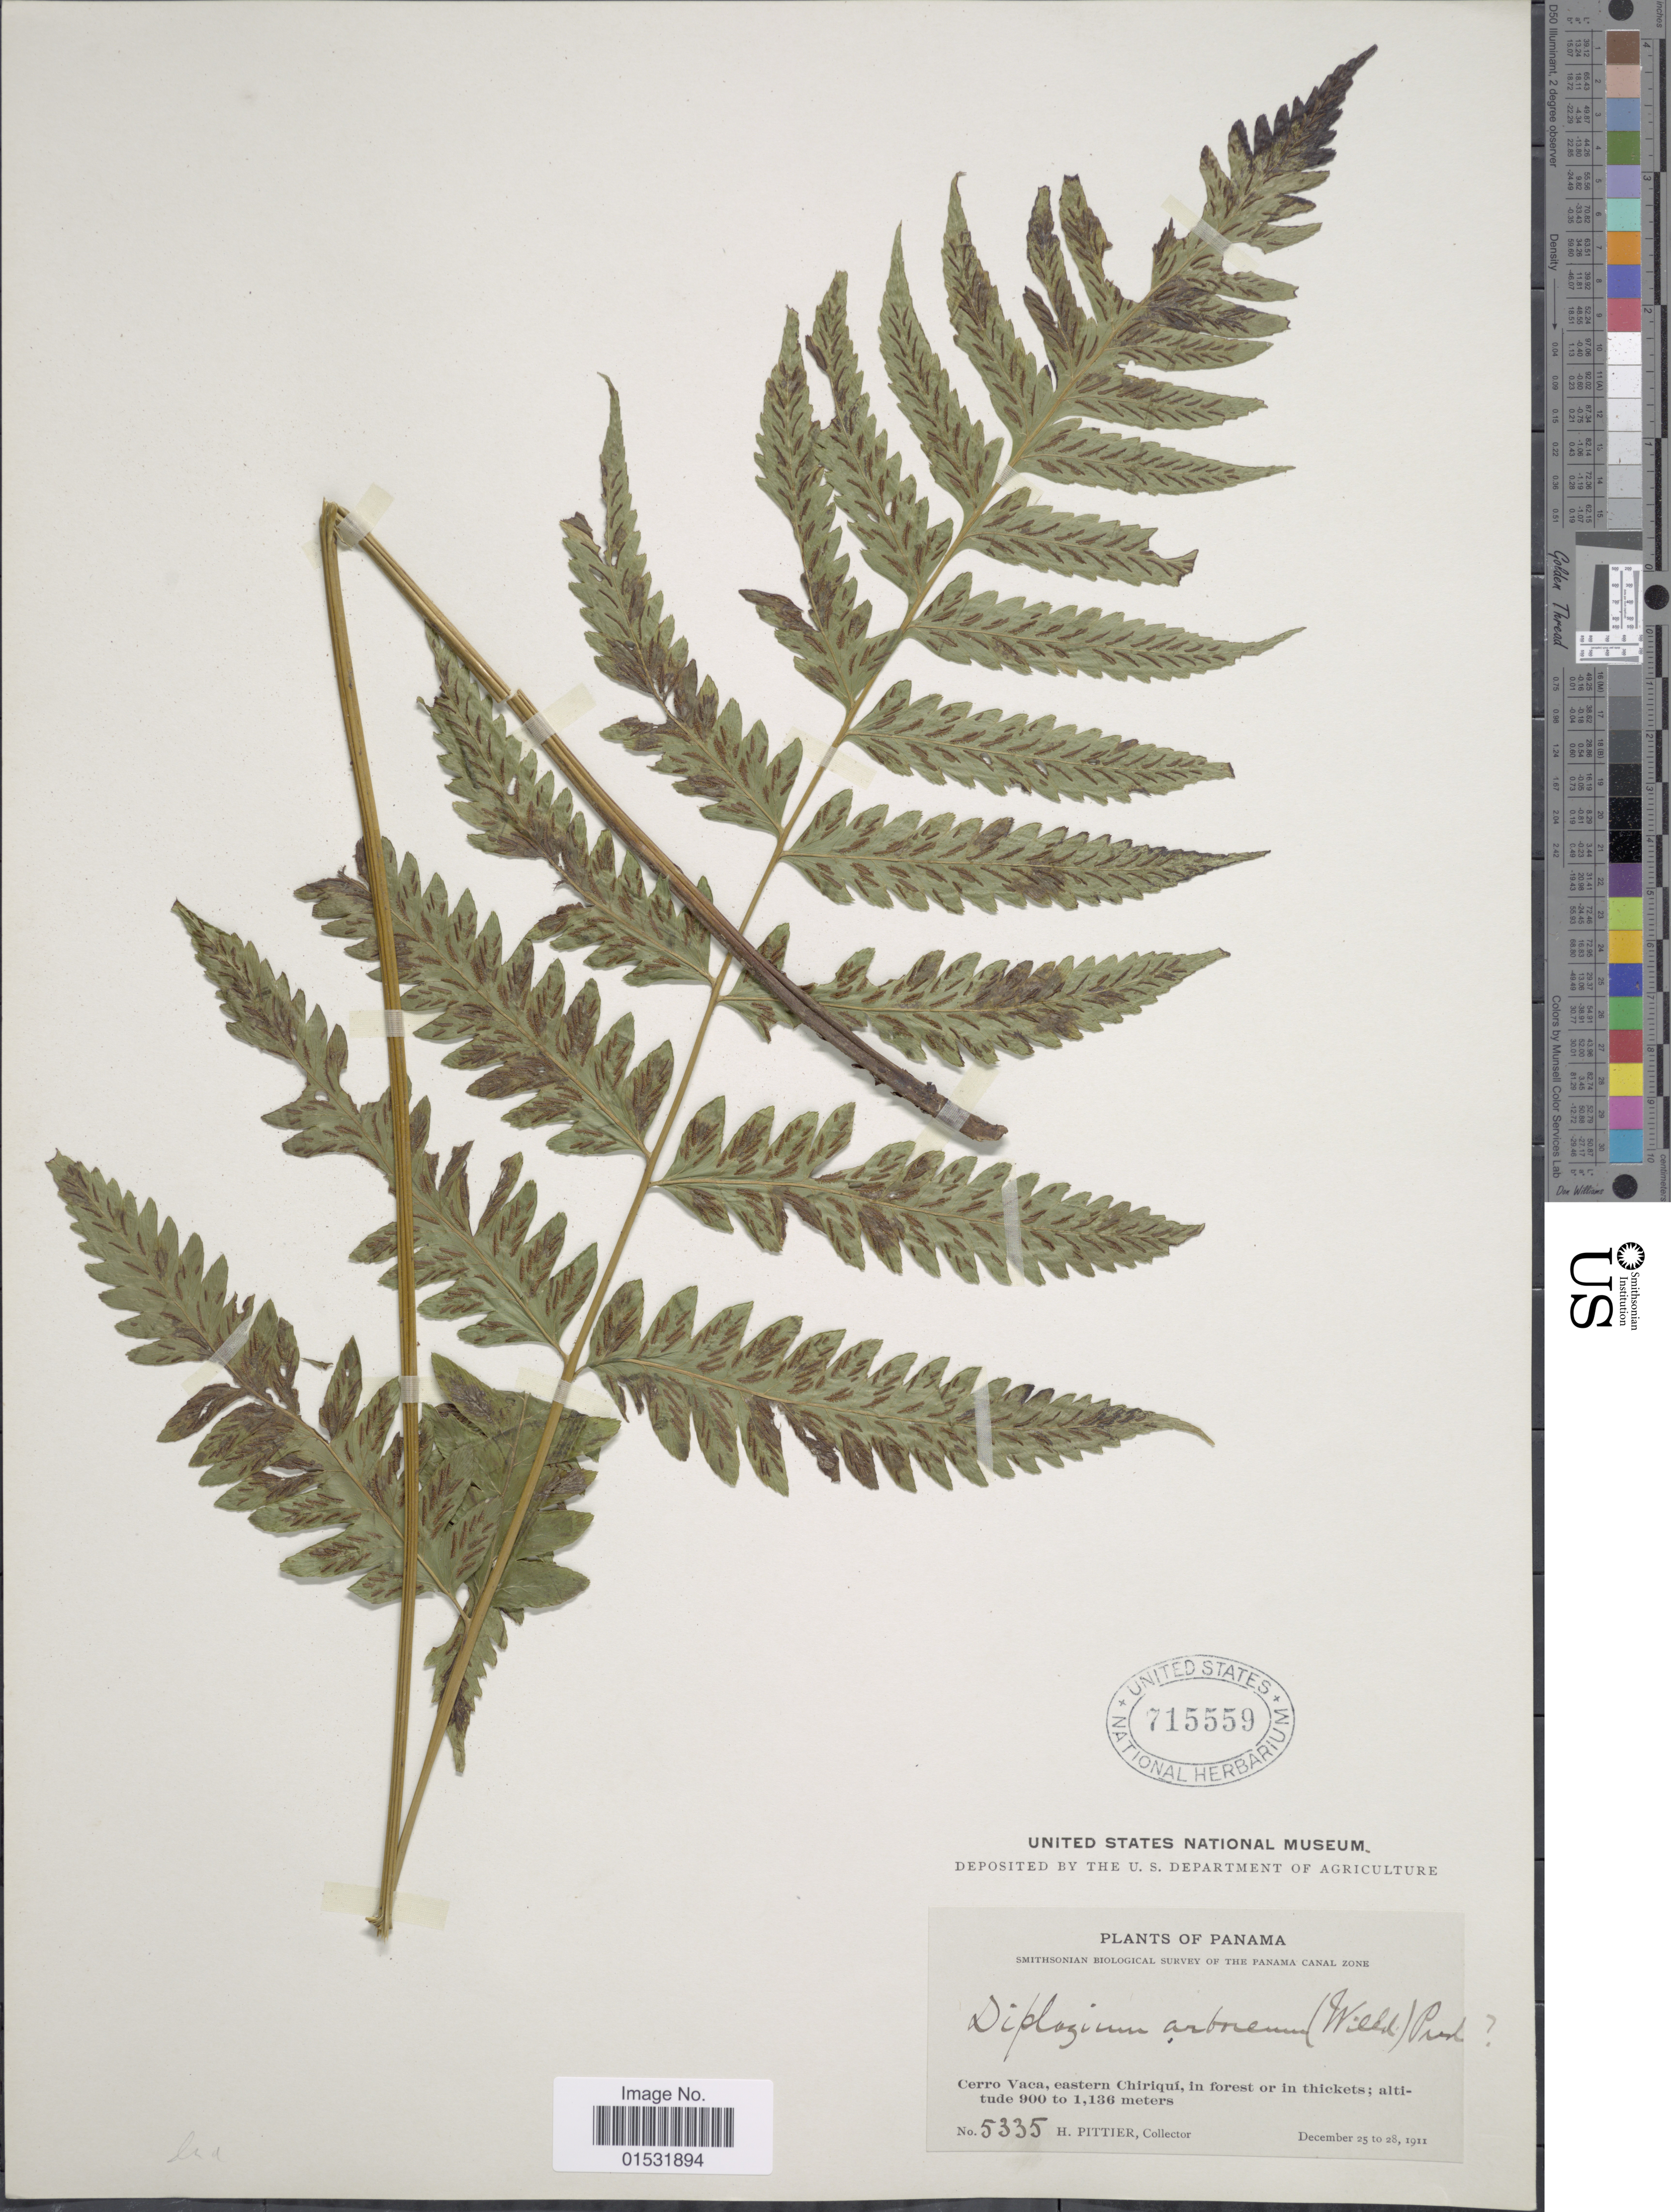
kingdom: Plantae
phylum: Tracheophyta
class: Polypodiopsida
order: Polypodiales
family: Athyriaceae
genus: Diplazium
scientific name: Diplazium lonchophyllum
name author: Kunze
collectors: H. F. Pittier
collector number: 5335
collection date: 1911-12-25/1911-12-28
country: Panama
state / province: Chiriqui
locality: Cerro Vaca, eastern Chiriqui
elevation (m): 900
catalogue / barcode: US 715559